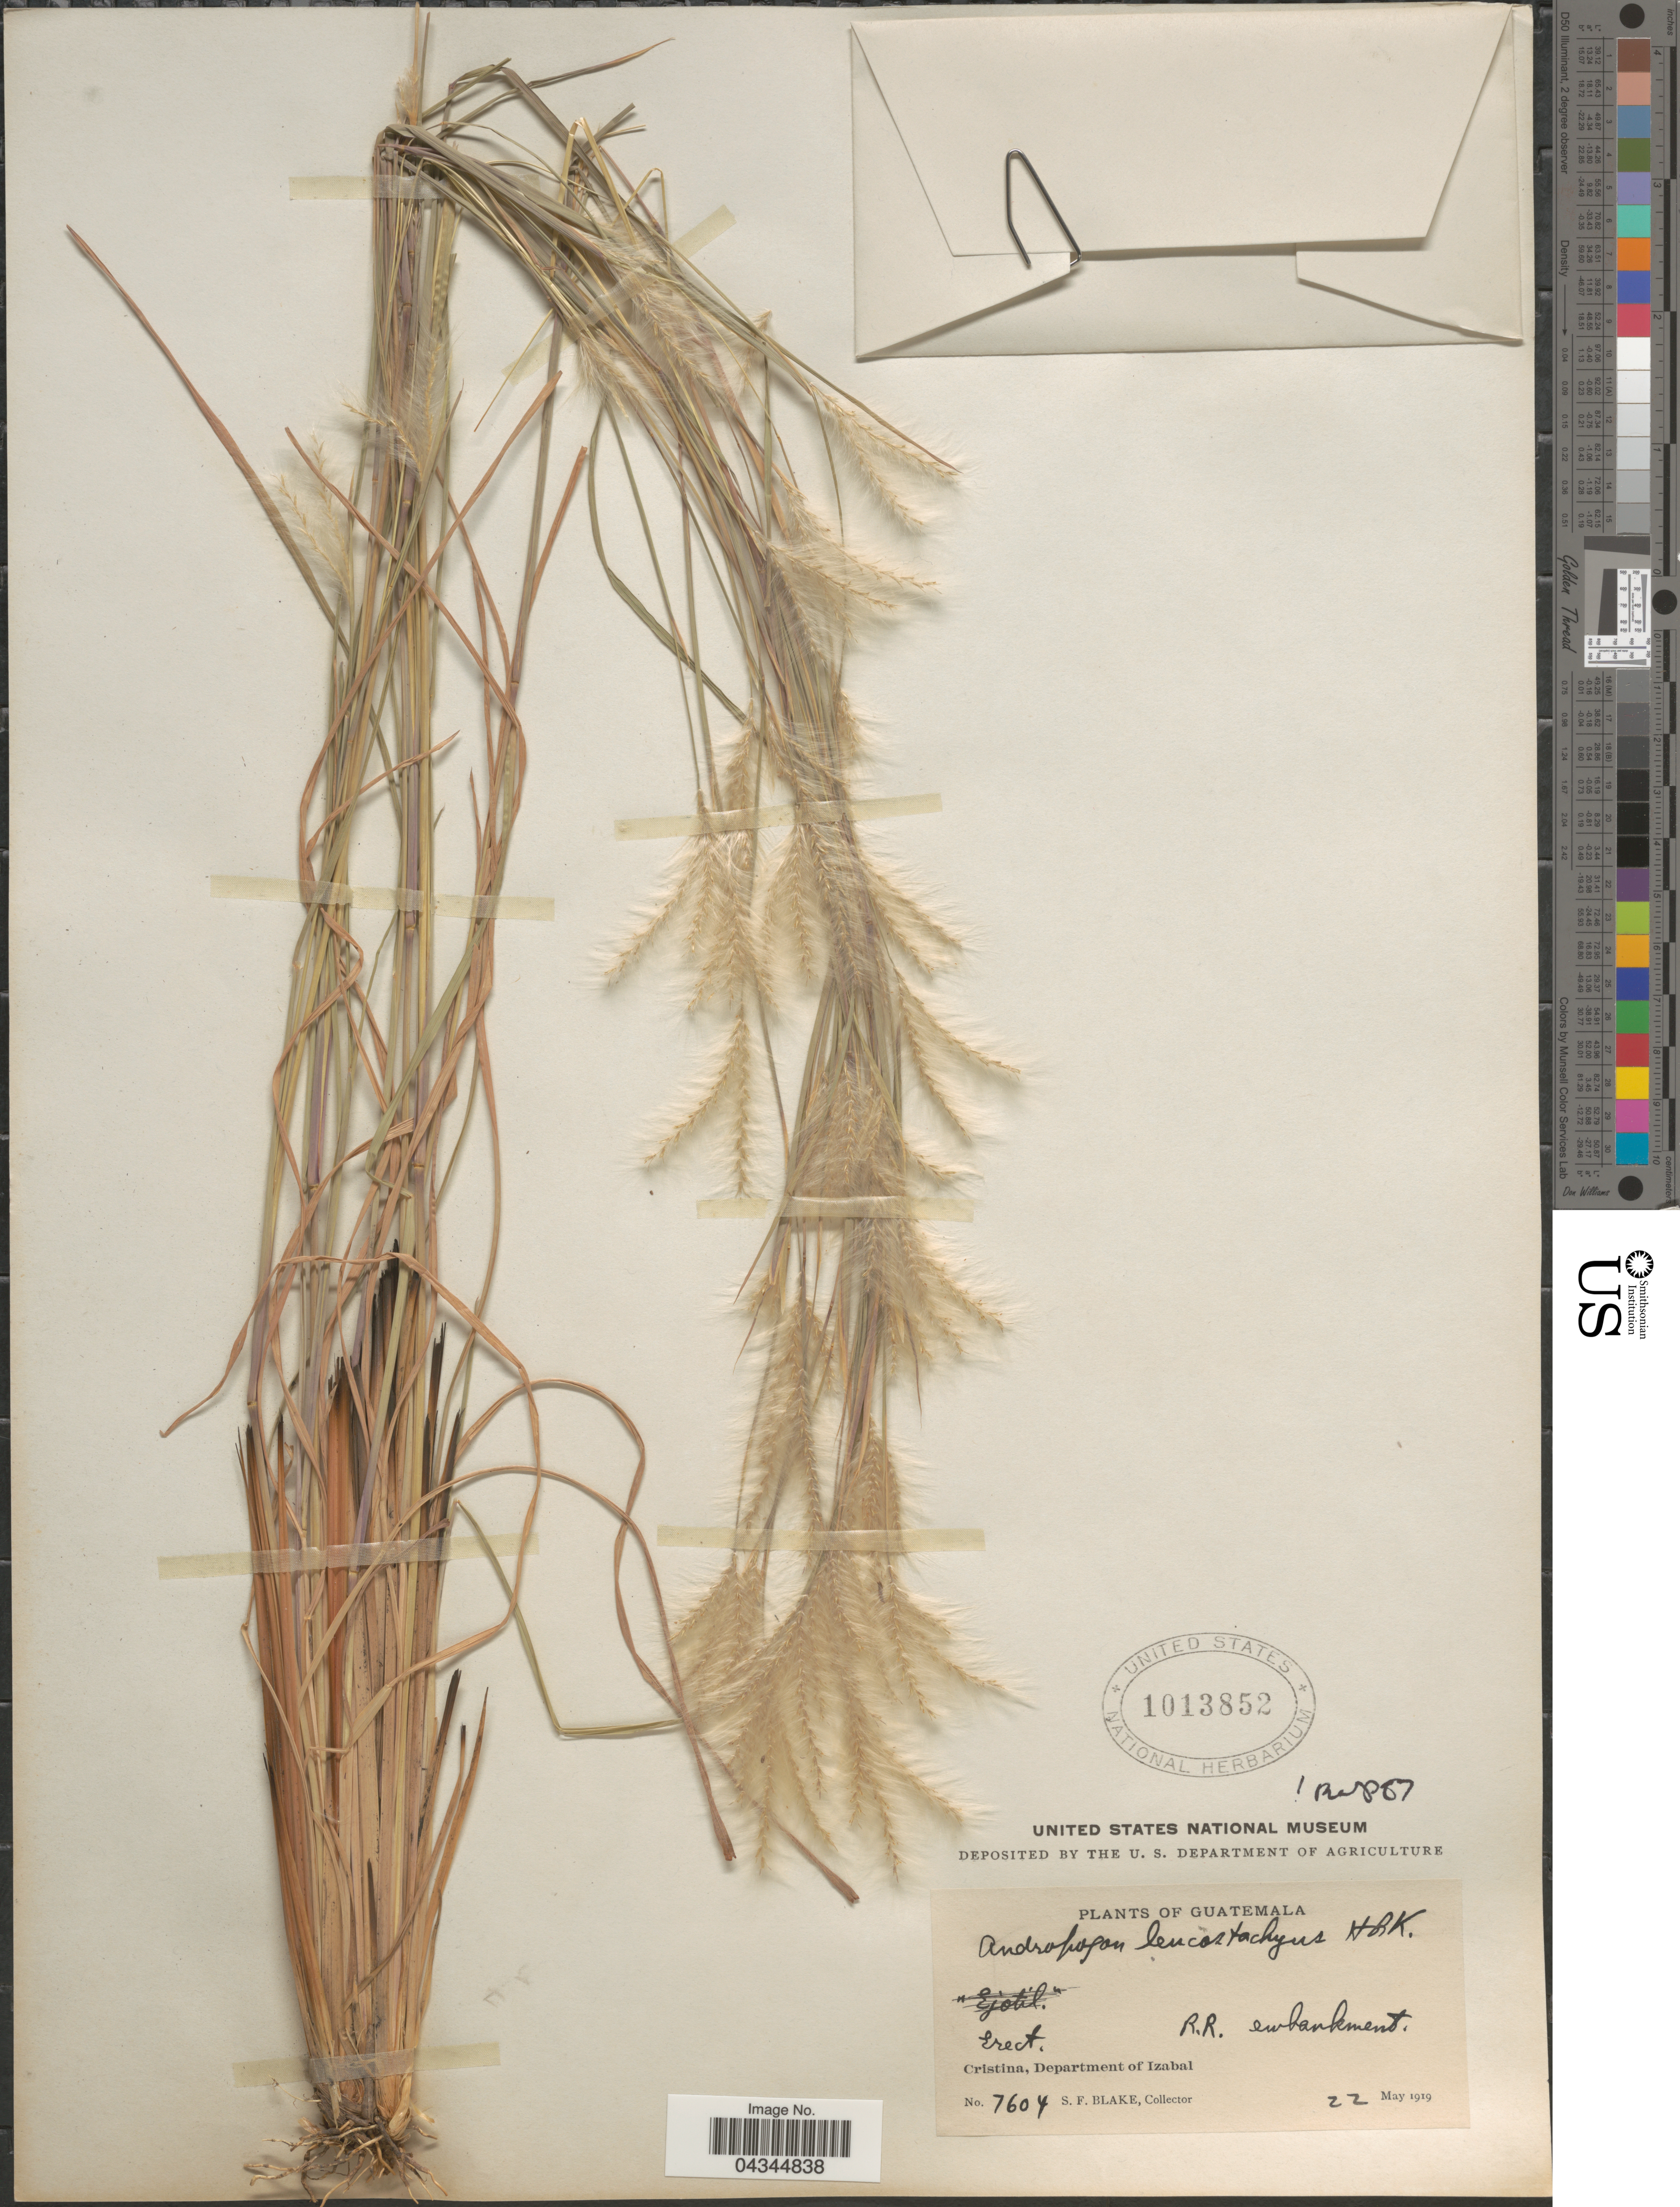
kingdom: Plantae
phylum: Tracheophyta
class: Liliopsida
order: Poales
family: Poaceae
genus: Andropogon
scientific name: Andropogon leucostachyus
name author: Kunth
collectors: S. Blake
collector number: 7604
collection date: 1919-05-22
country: Guatemala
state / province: Izabal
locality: R.R. embankment. Cristina, Department of Izabal.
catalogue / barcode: US 1013852